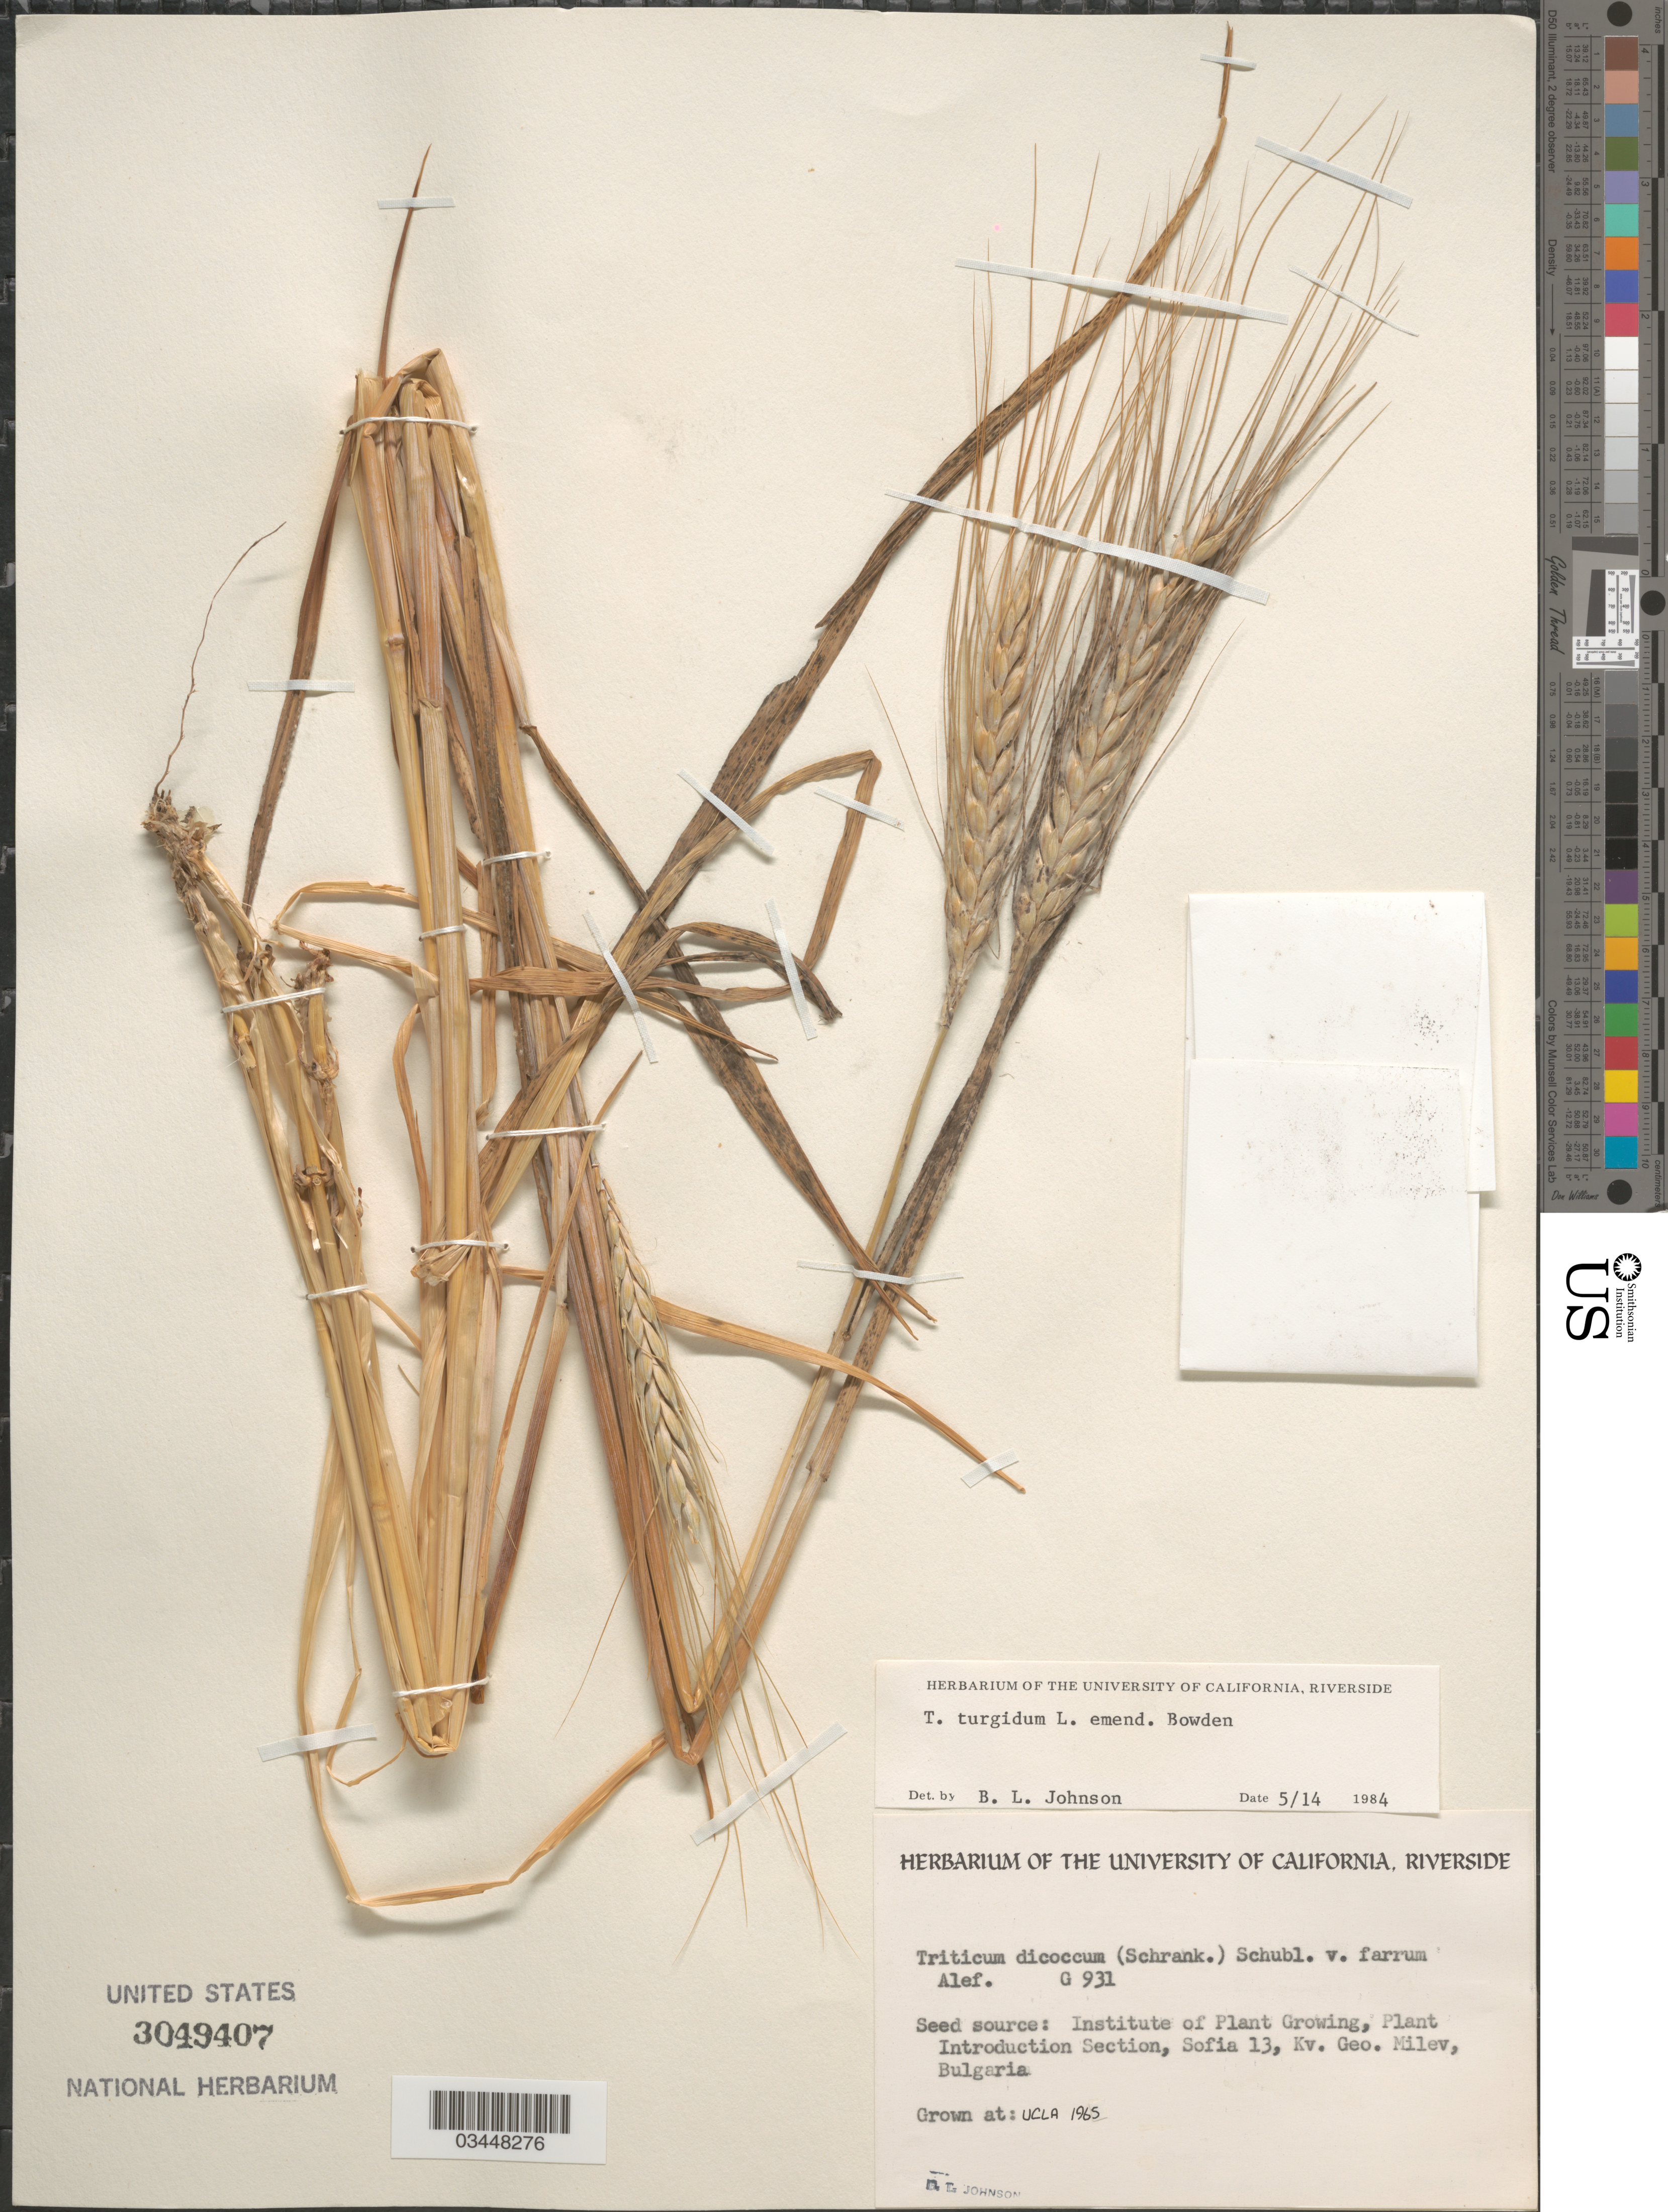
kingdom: Plantae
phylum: Tracheophyta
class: Liliopsida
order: Poales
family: Poaceae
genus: Triticum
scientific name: Triticum turgidum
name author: L.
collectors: B. Johnson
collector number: G931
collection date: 1965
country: United States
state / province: California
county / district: Los Angeles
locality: UCLA.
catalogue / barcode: US 3049407